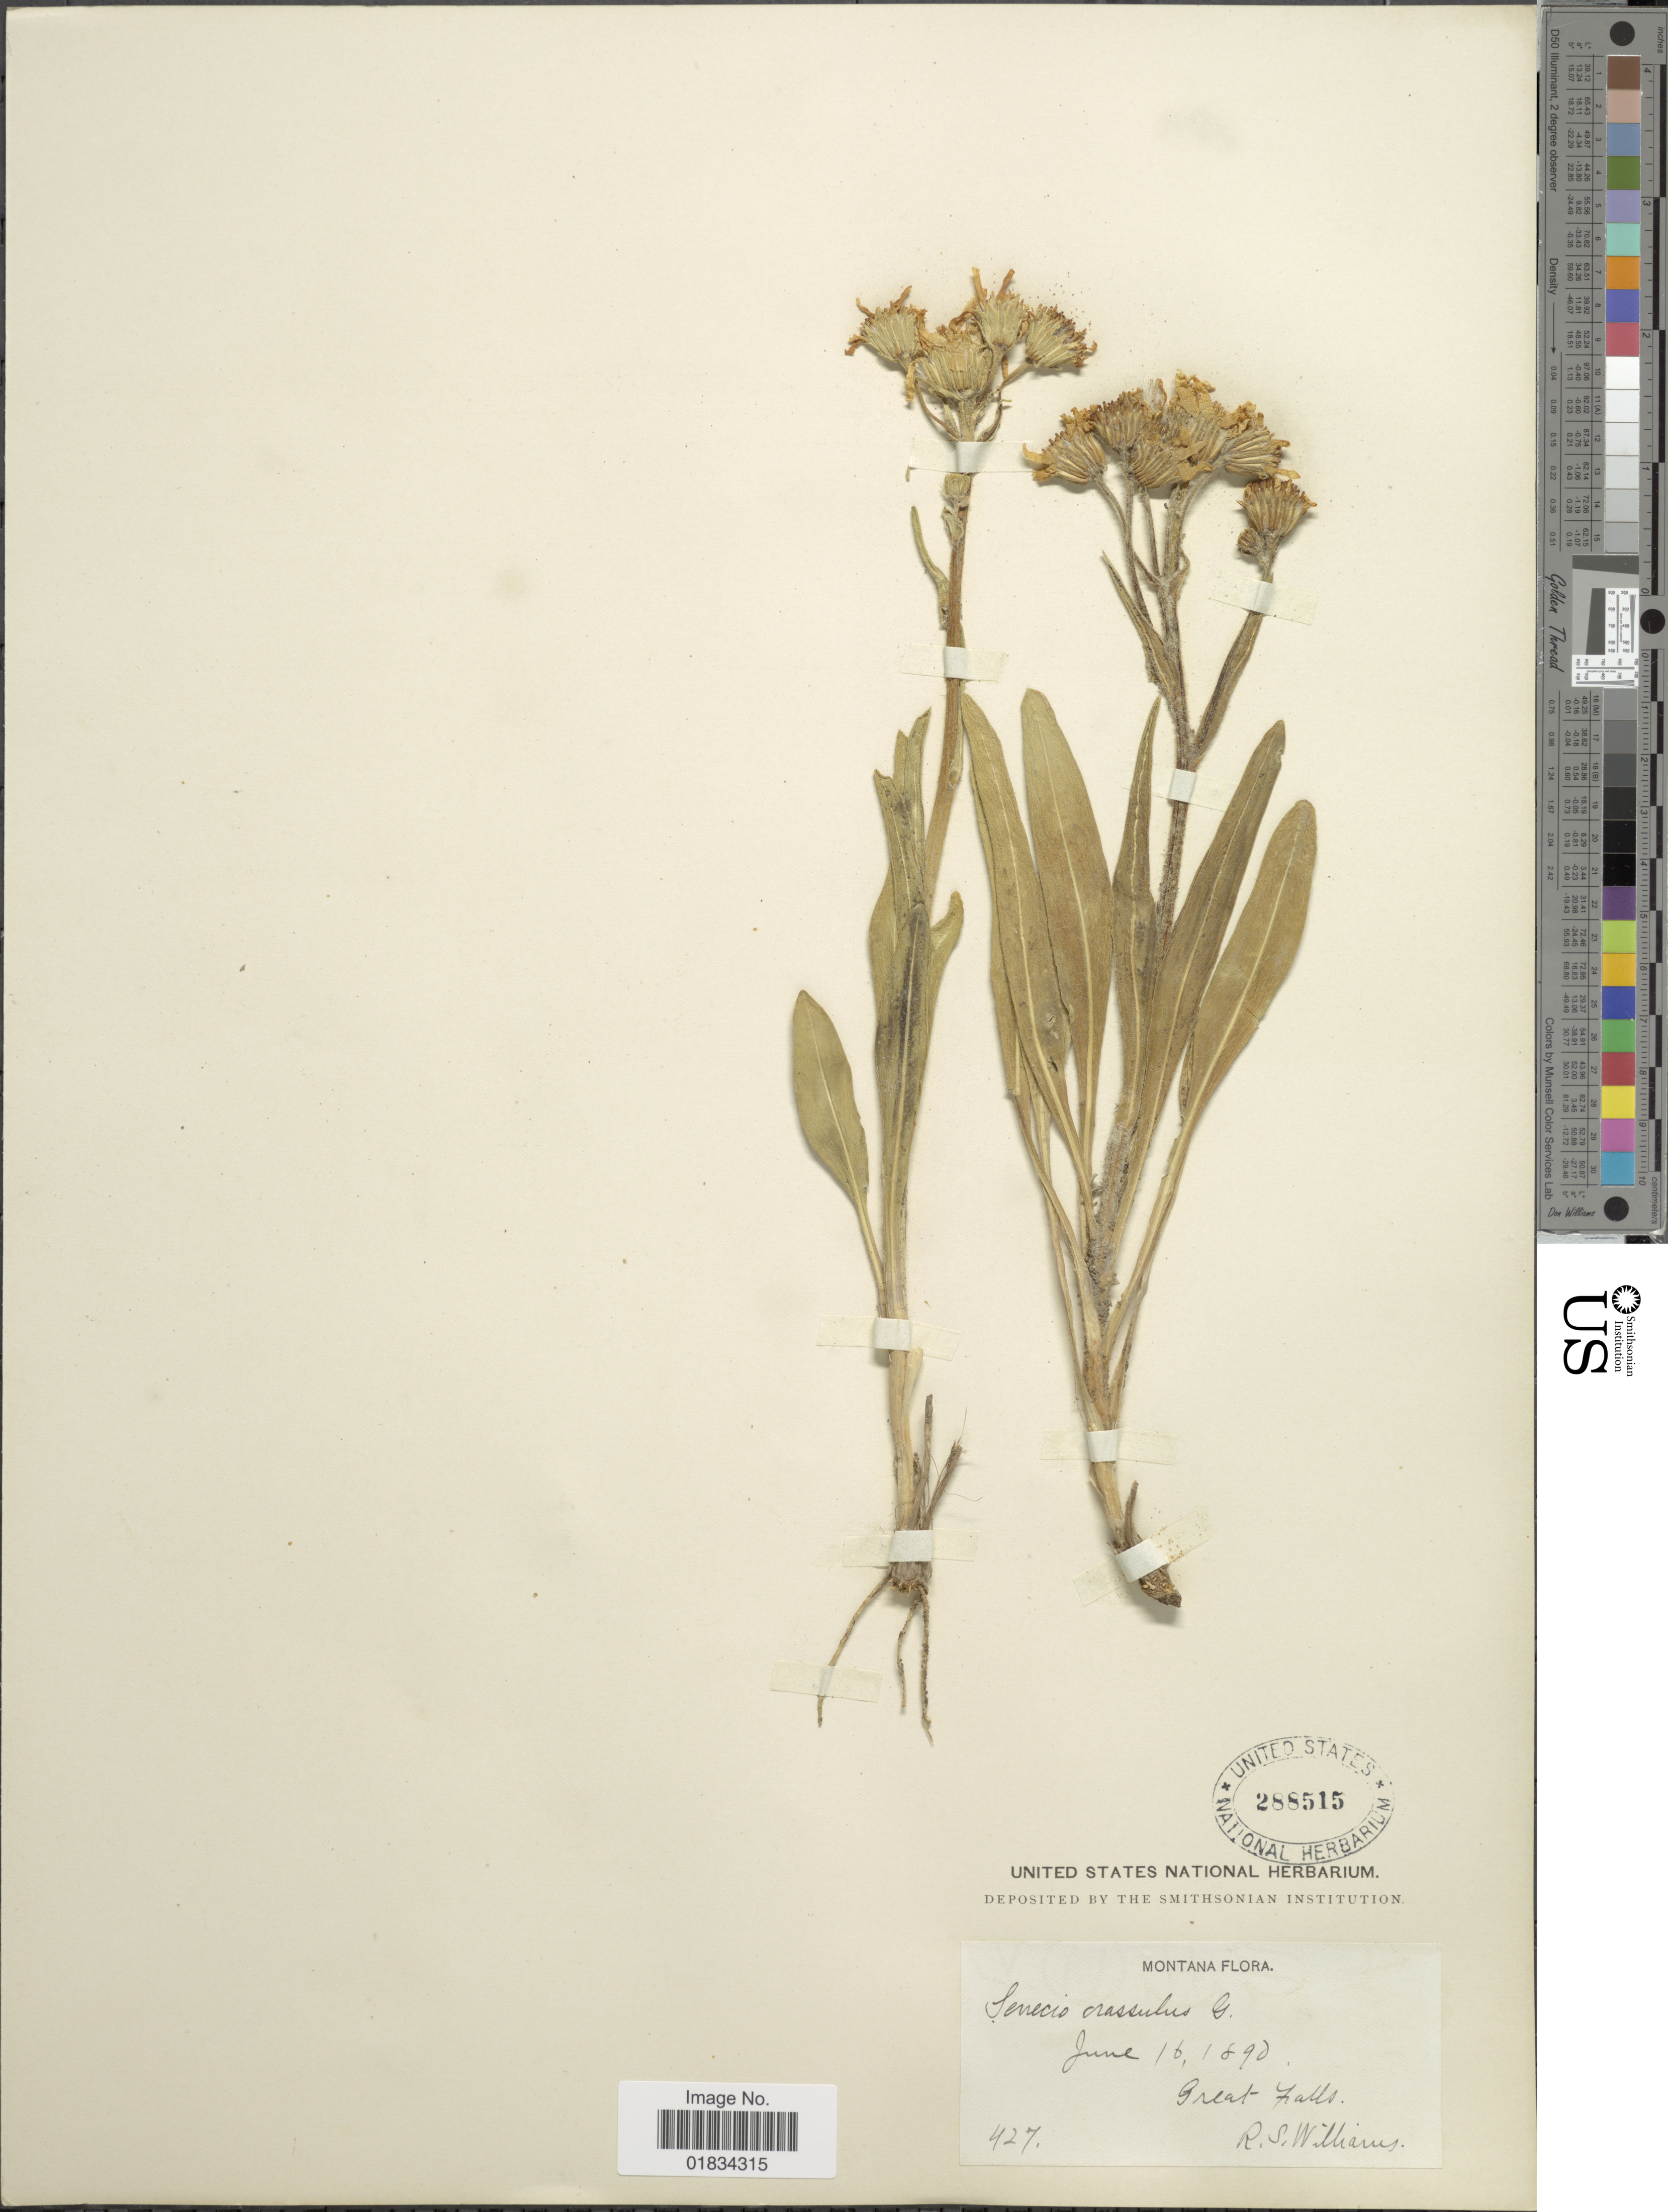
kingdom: Plantae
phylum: Tracheophyta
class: Magnoliopsida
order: Asterales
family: Asteraceae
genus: Senecio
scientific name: Senecio integerrimus var. scribneri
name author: (Rydb.) T.M. Barkley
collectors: R. S. Williams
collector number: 427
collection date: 1890-06-16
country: United States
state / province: Montana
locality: Great Falls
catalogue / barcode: US 288515